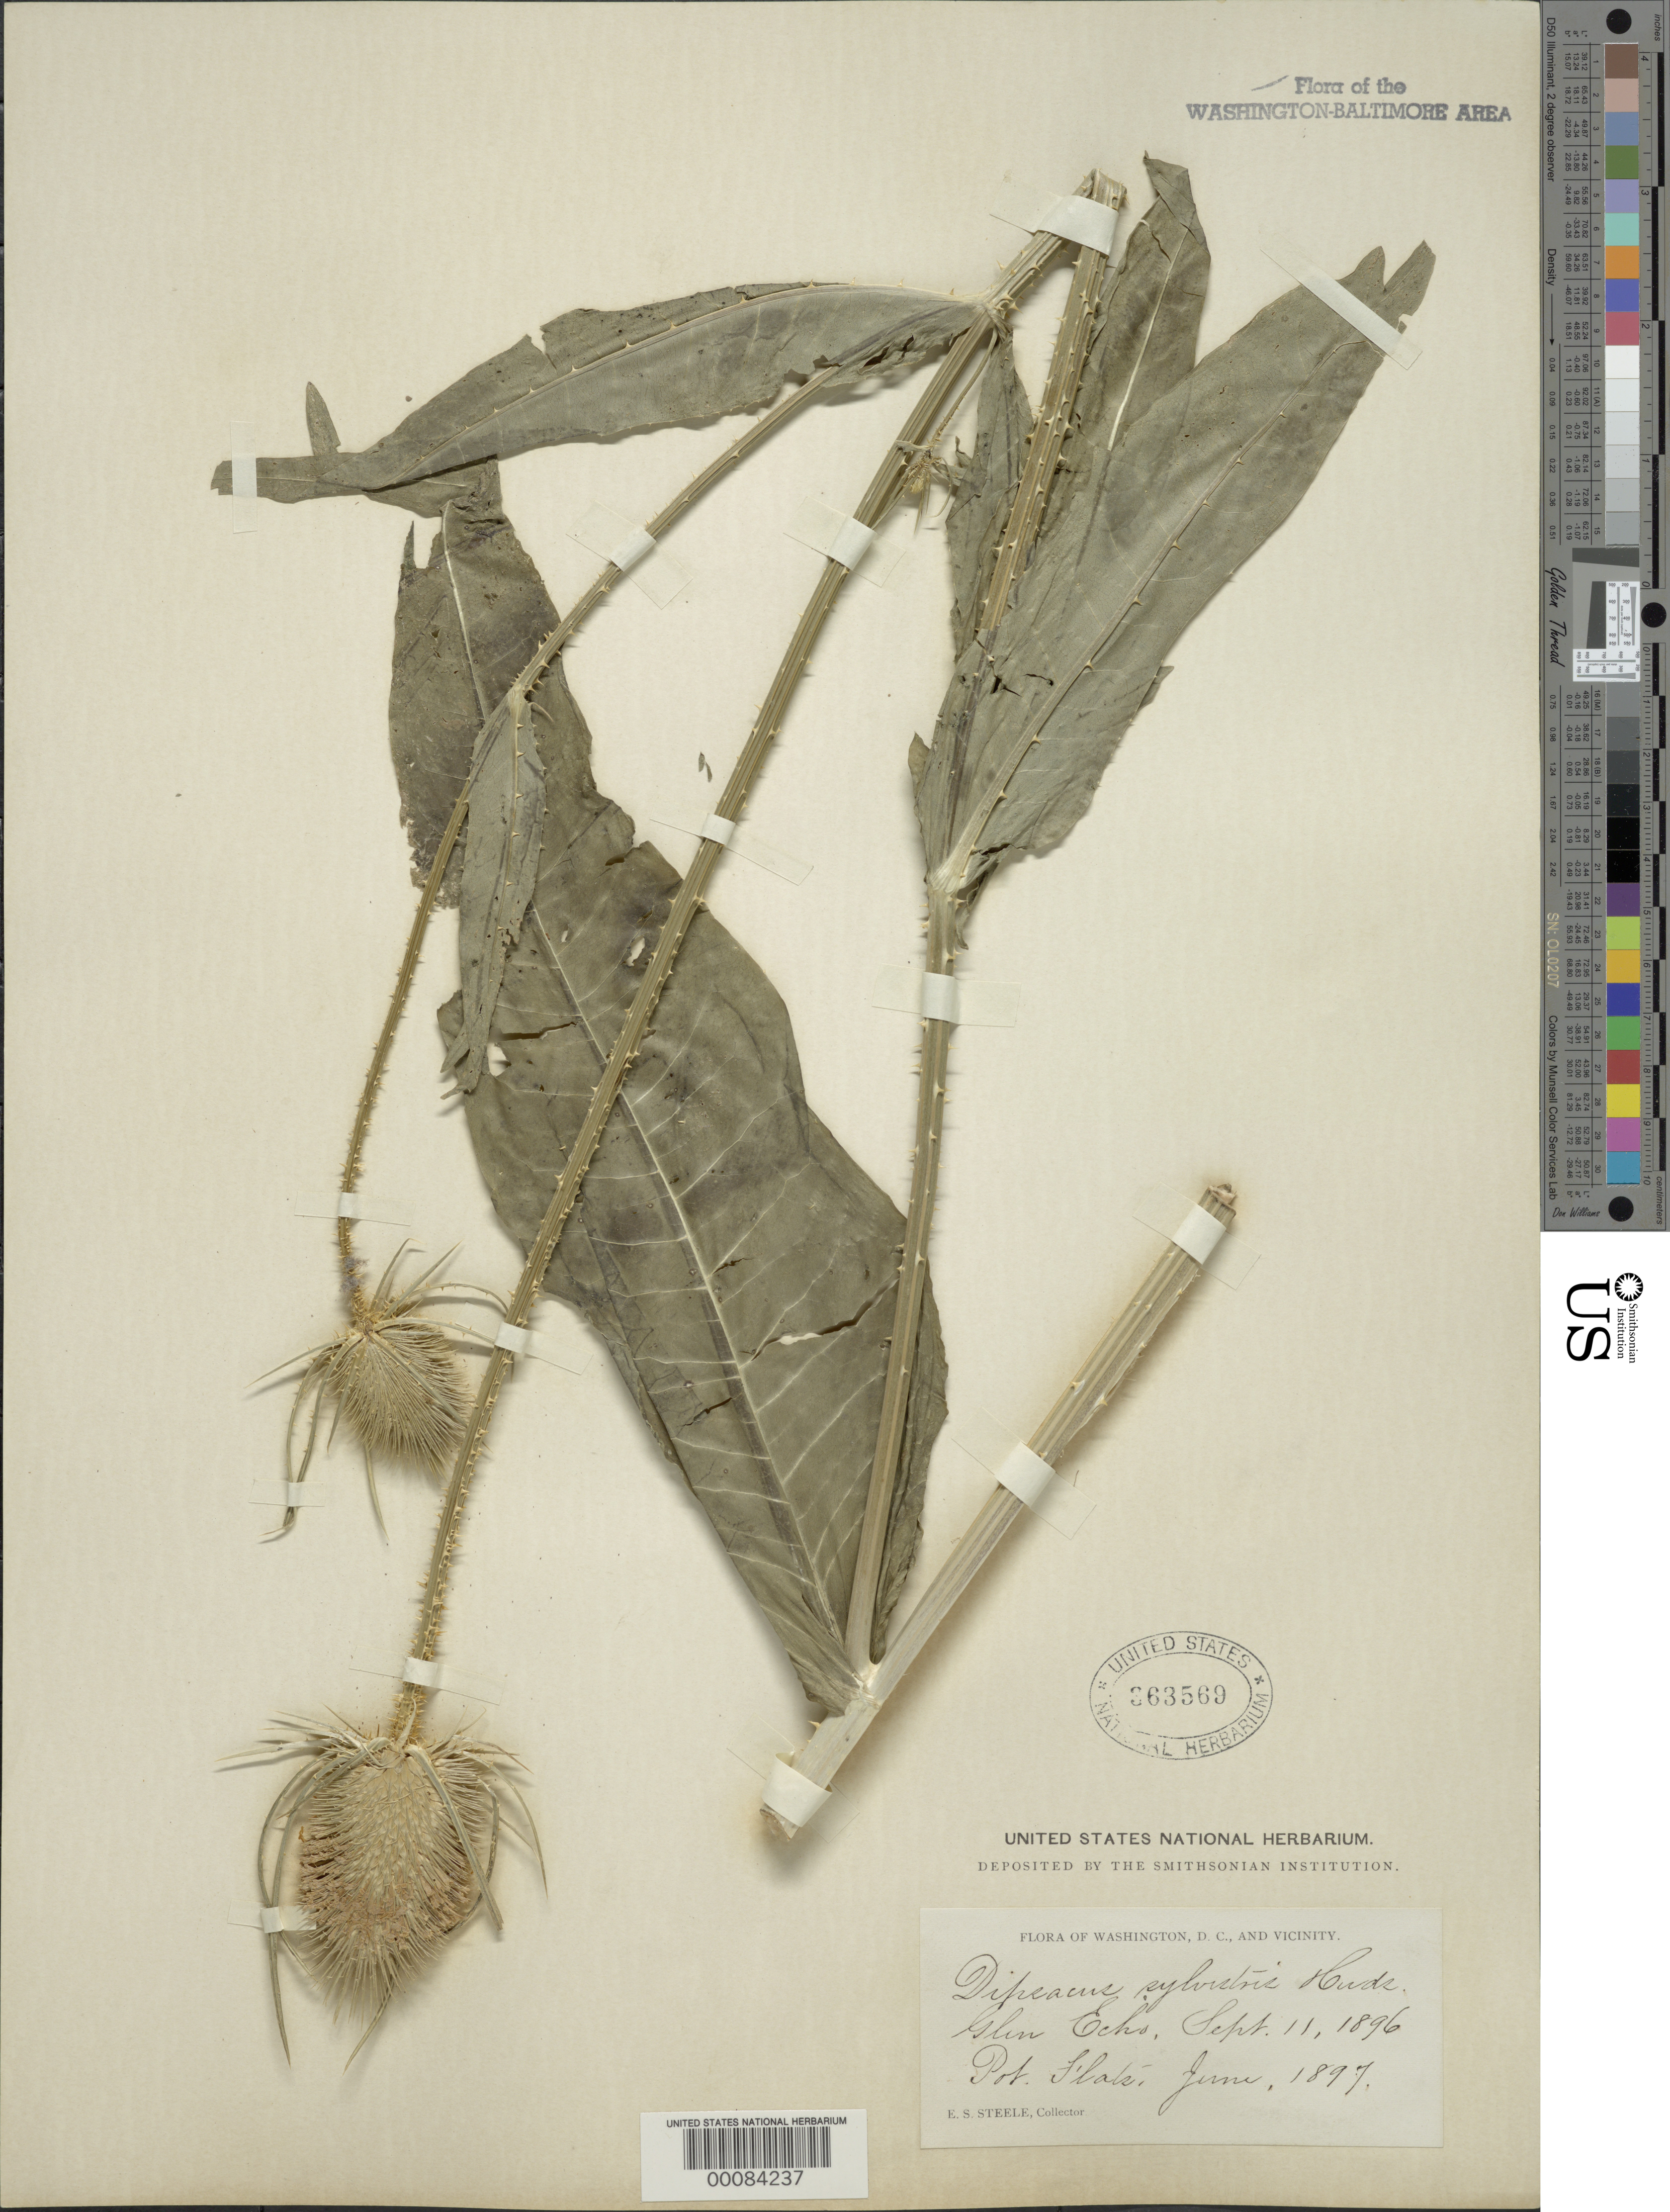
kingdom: Plantae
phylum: Tracheophyta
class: Magnoliopsida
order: Dipsacales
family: Caprifoliaceae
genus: Dipsacus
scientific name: Dipsacus sylvestris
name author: Huds.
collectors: E. Steele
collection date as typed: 11 Sep 1896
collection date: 1896-09-11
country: United States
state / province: Maryland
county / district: Montgomery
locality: Glen Echo C. & O. Canal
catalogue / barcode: US 363569